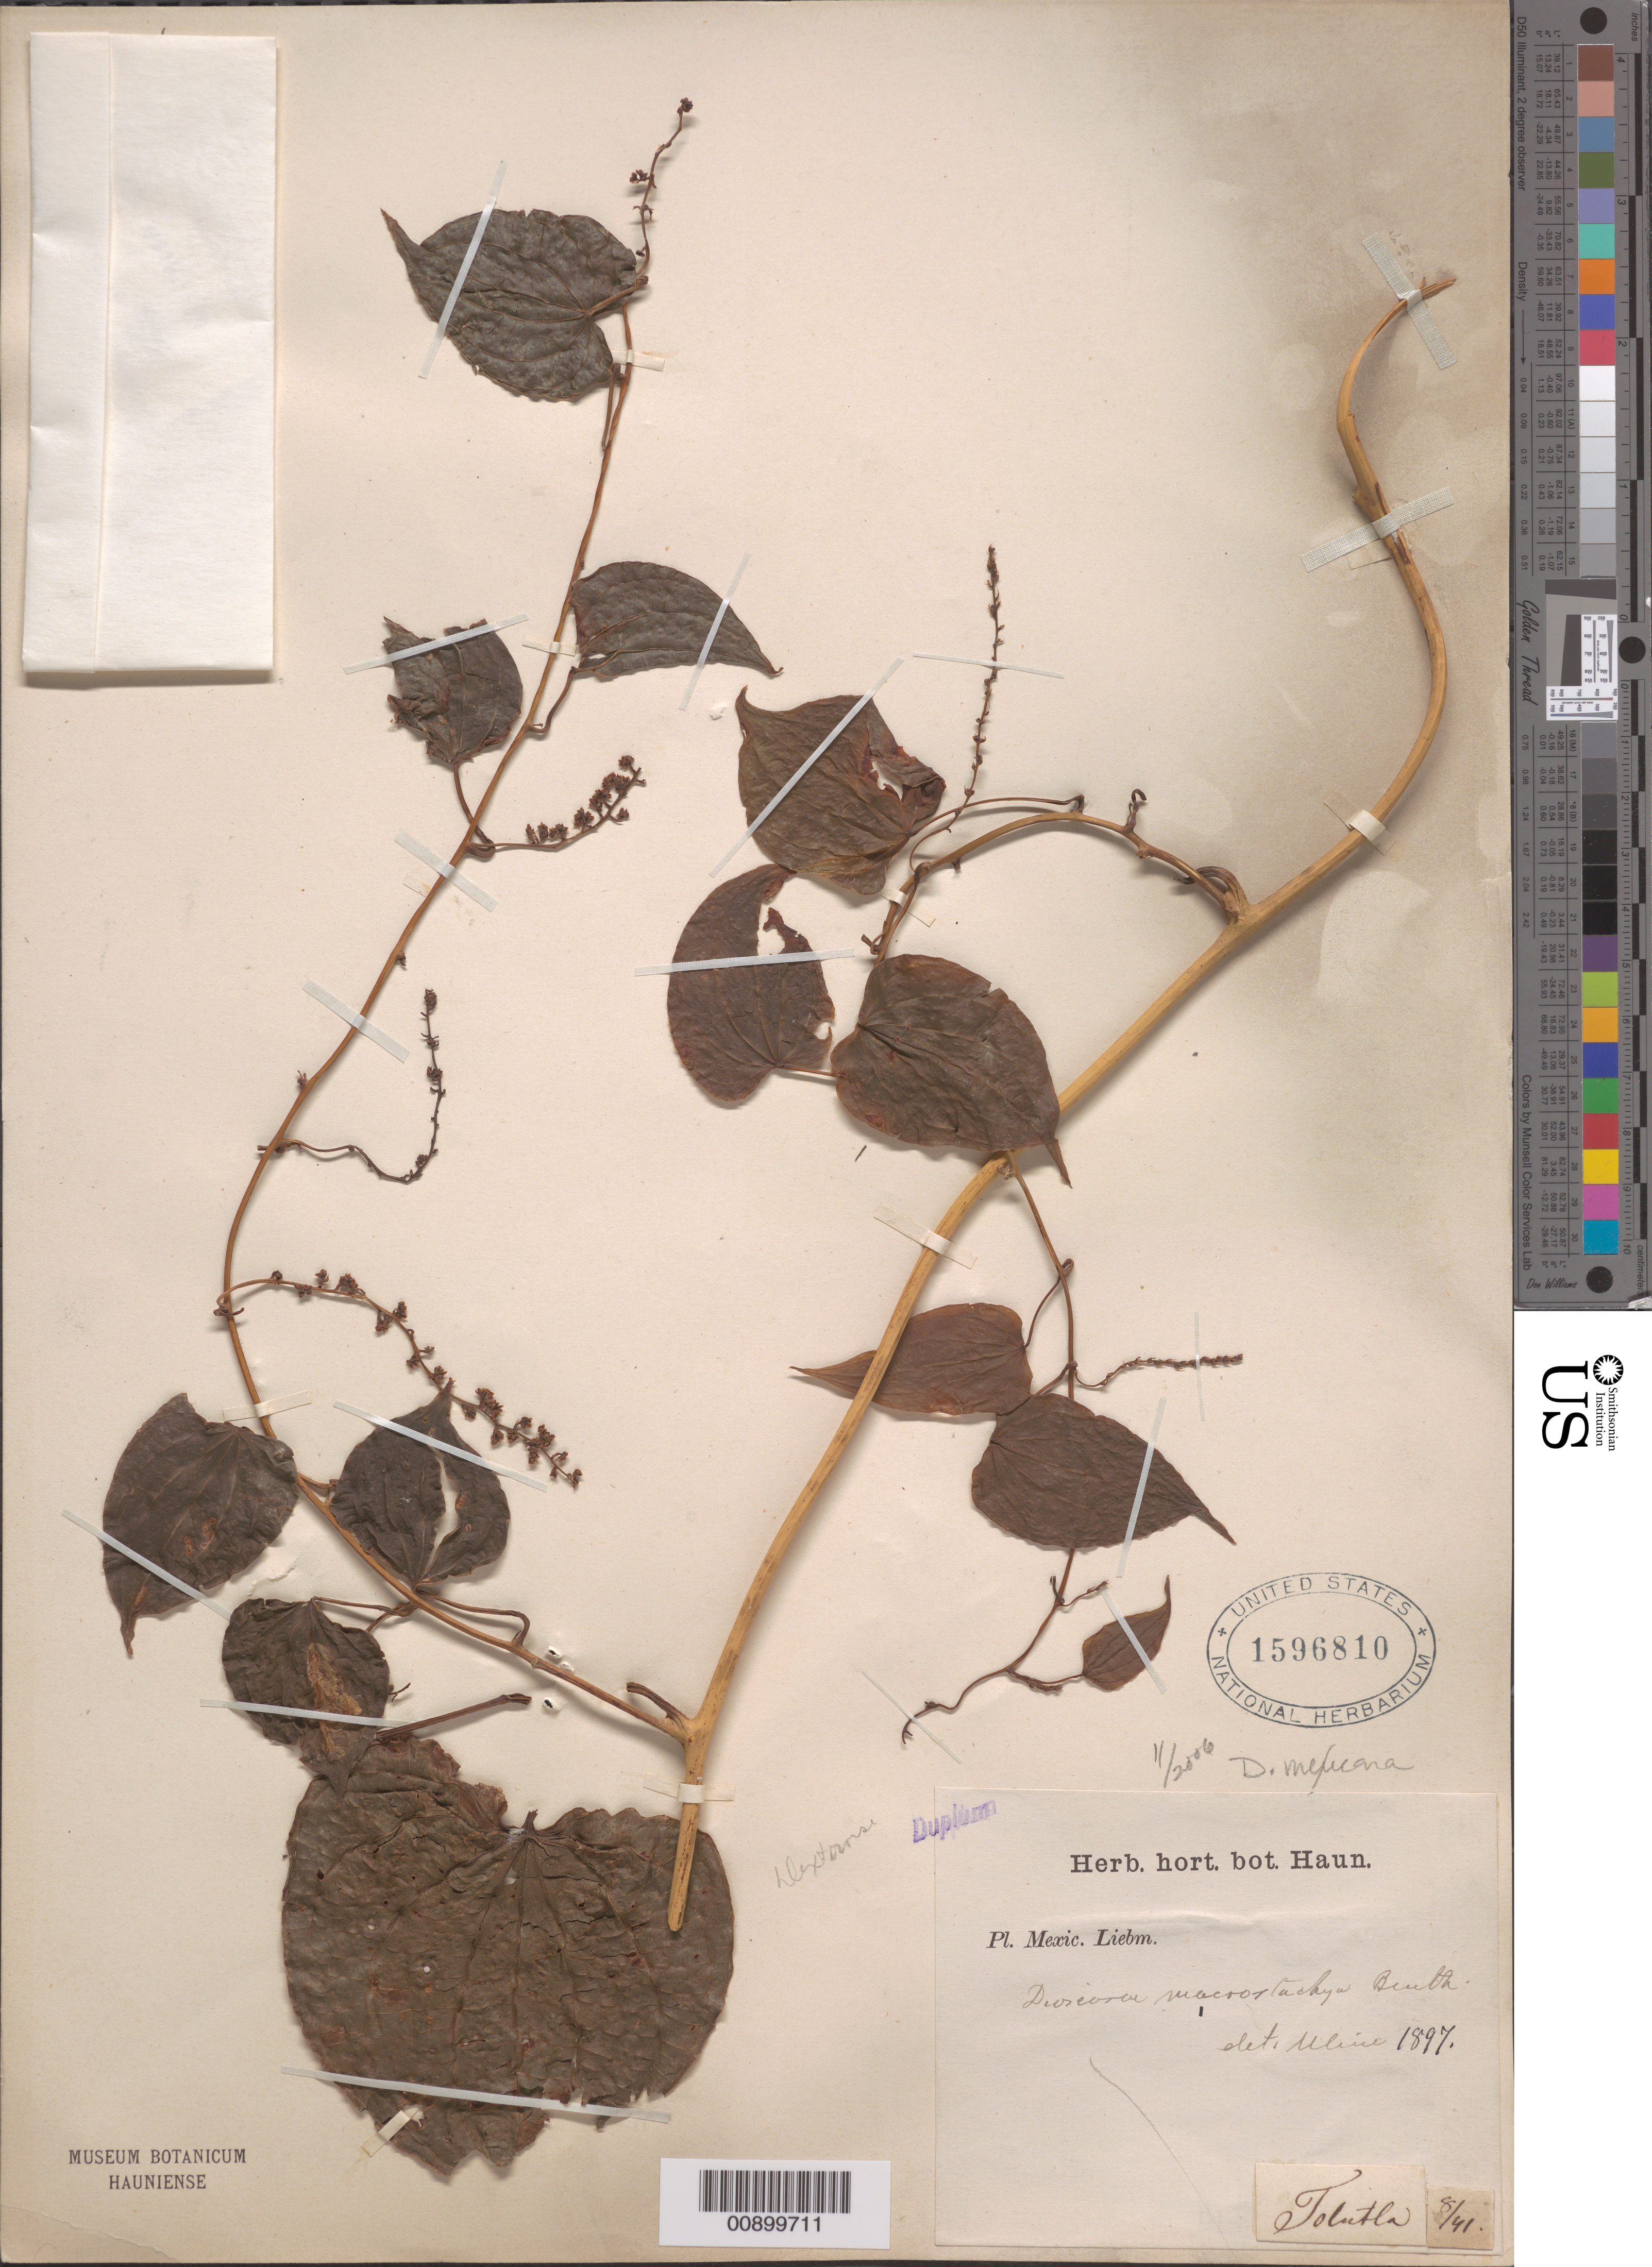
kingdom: Plantae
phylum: Tracheophyta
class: Liliopsida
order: Dioscoreales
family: Dioscoreaceae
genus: Dioscorea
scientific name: Dioscorea mexicana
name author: Scheidw.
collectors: F. M. Liebmann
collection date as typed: Aug 1841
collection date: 1841-08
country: Mexico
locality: Tolutla.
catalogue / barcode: US 1596810